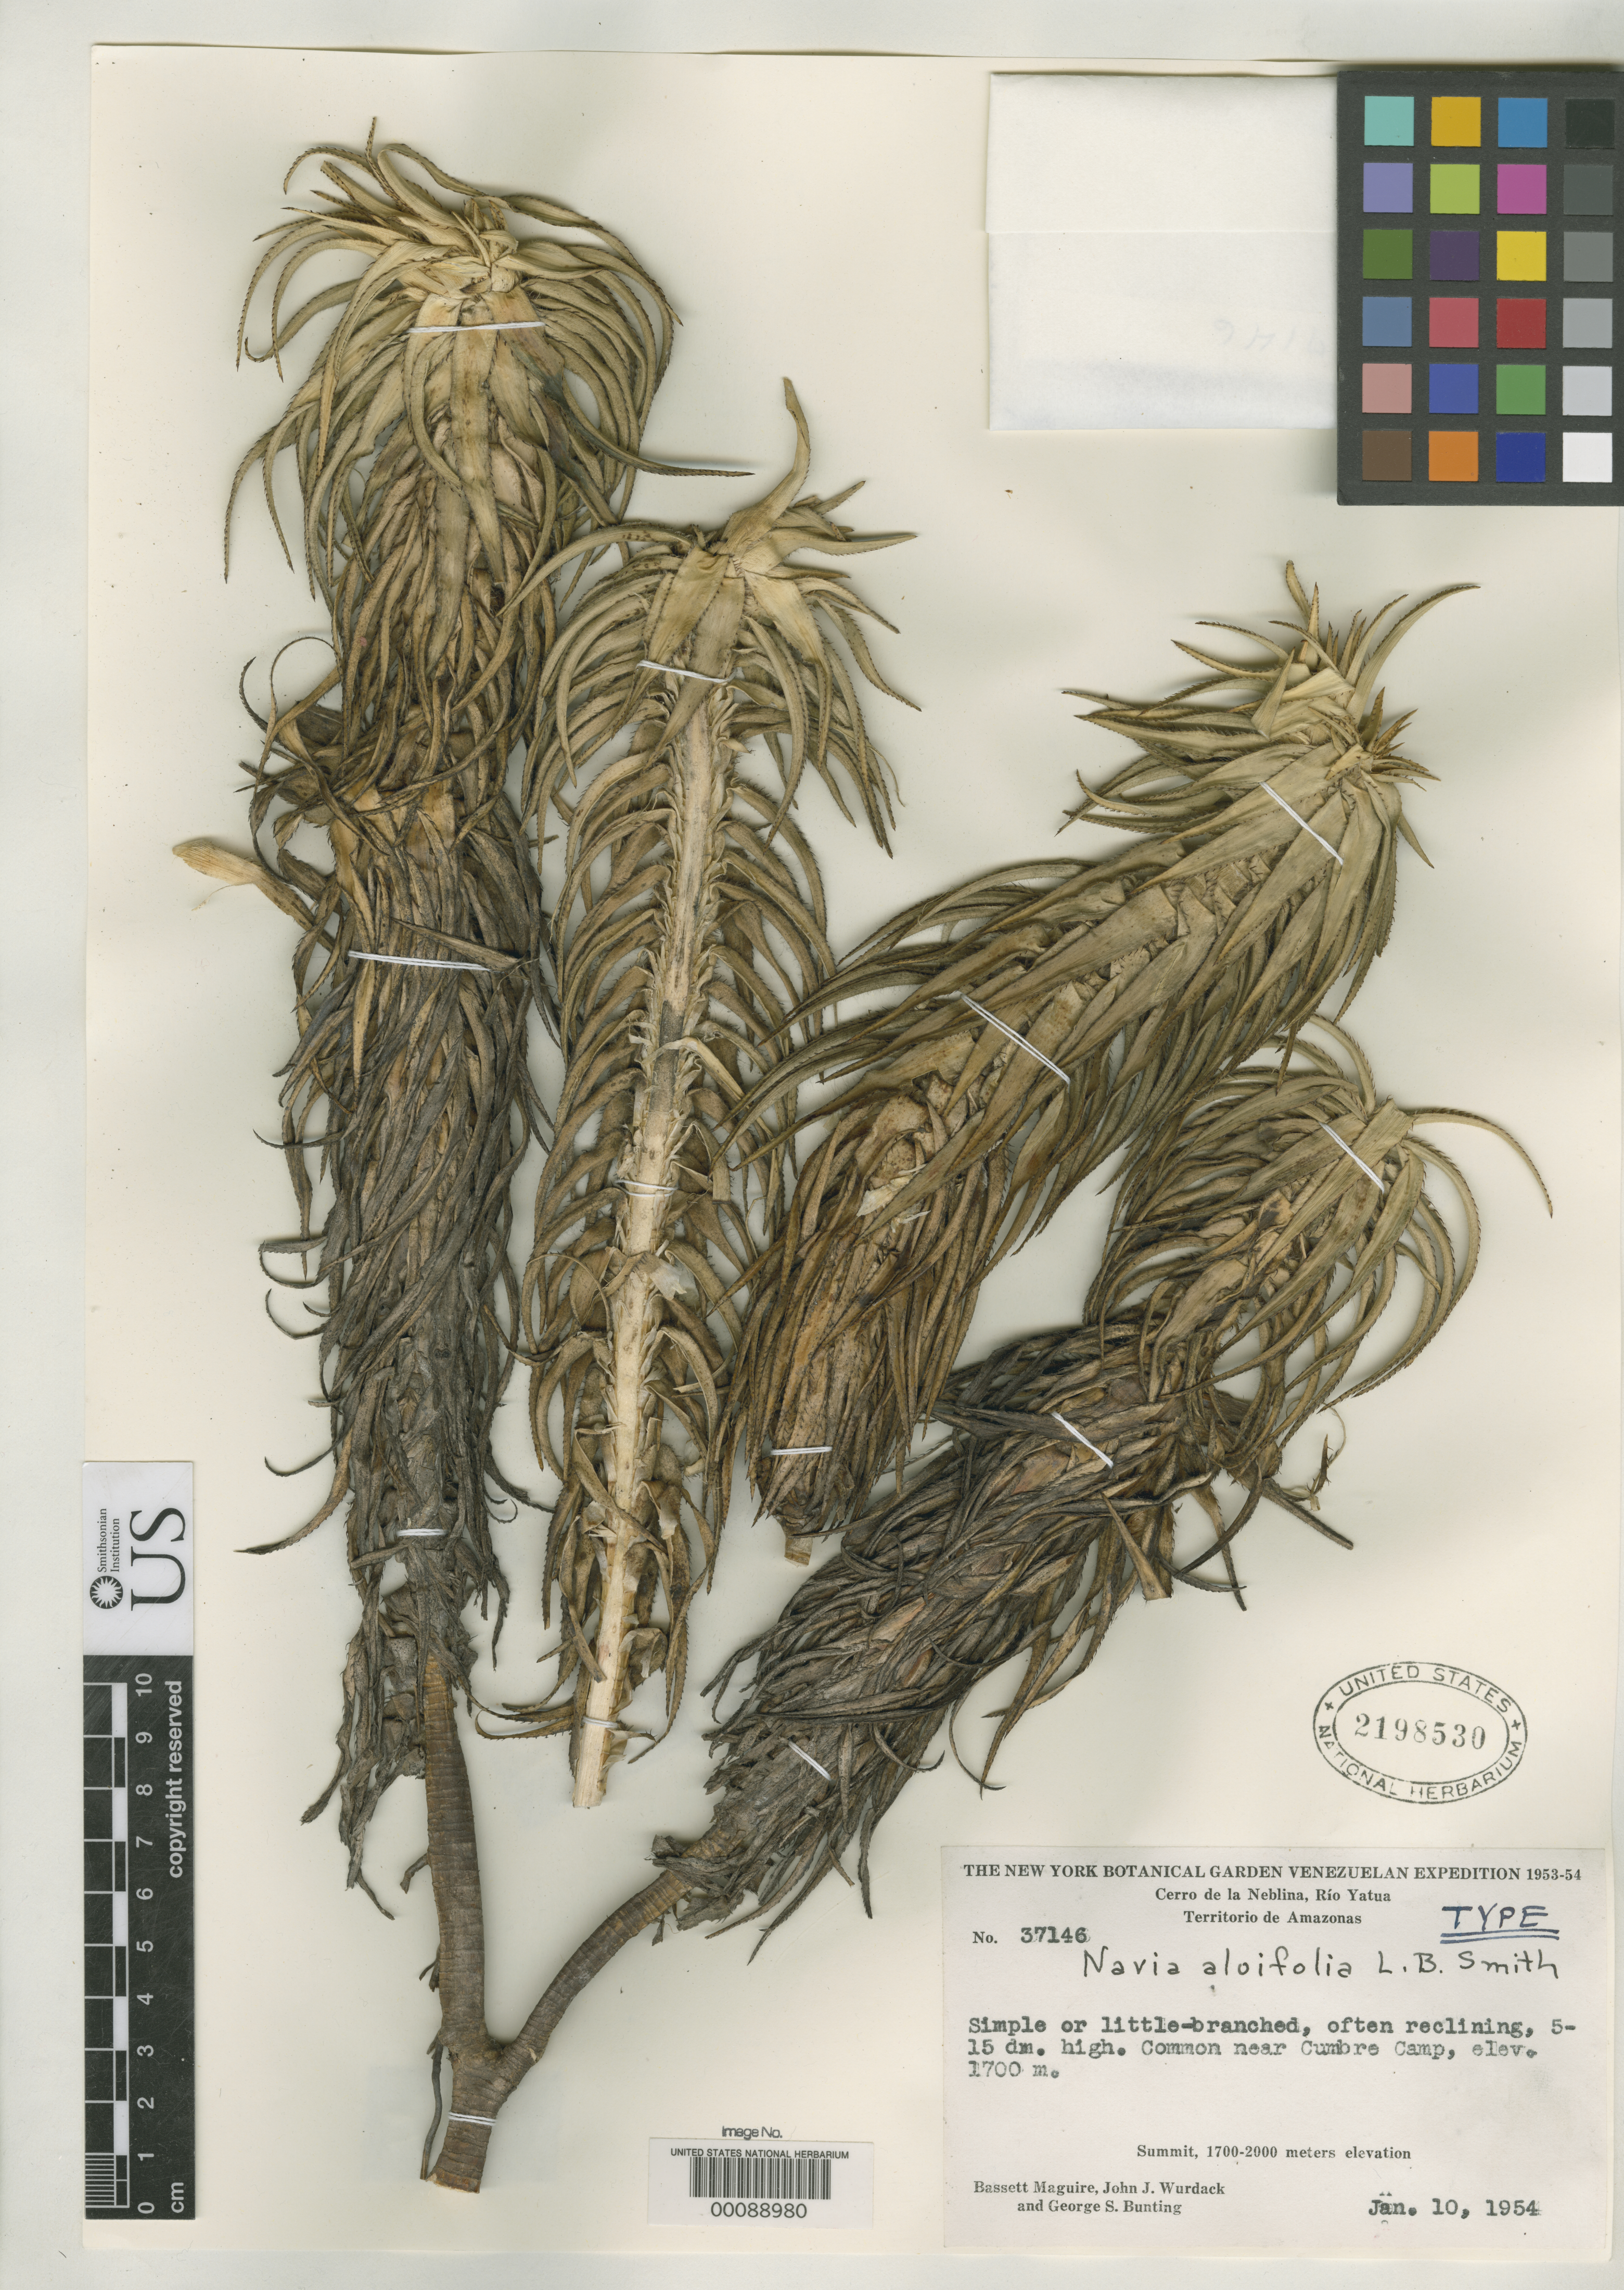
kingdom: Plantae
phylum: Tracheophyta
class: Liliopsida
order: Poales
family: Bromeliaceae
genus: Navia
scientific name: Navia aloifolia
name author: L.B. Sm.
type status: Holotype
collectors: B. Maguire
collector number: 37146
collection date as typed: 10 Jan 1954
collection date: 1954-01-10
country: Venezuela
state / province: Amazonas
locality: Cerro de La Neblina, Rio Yatua, near Cumbre Camp.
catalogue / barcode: US 2198530